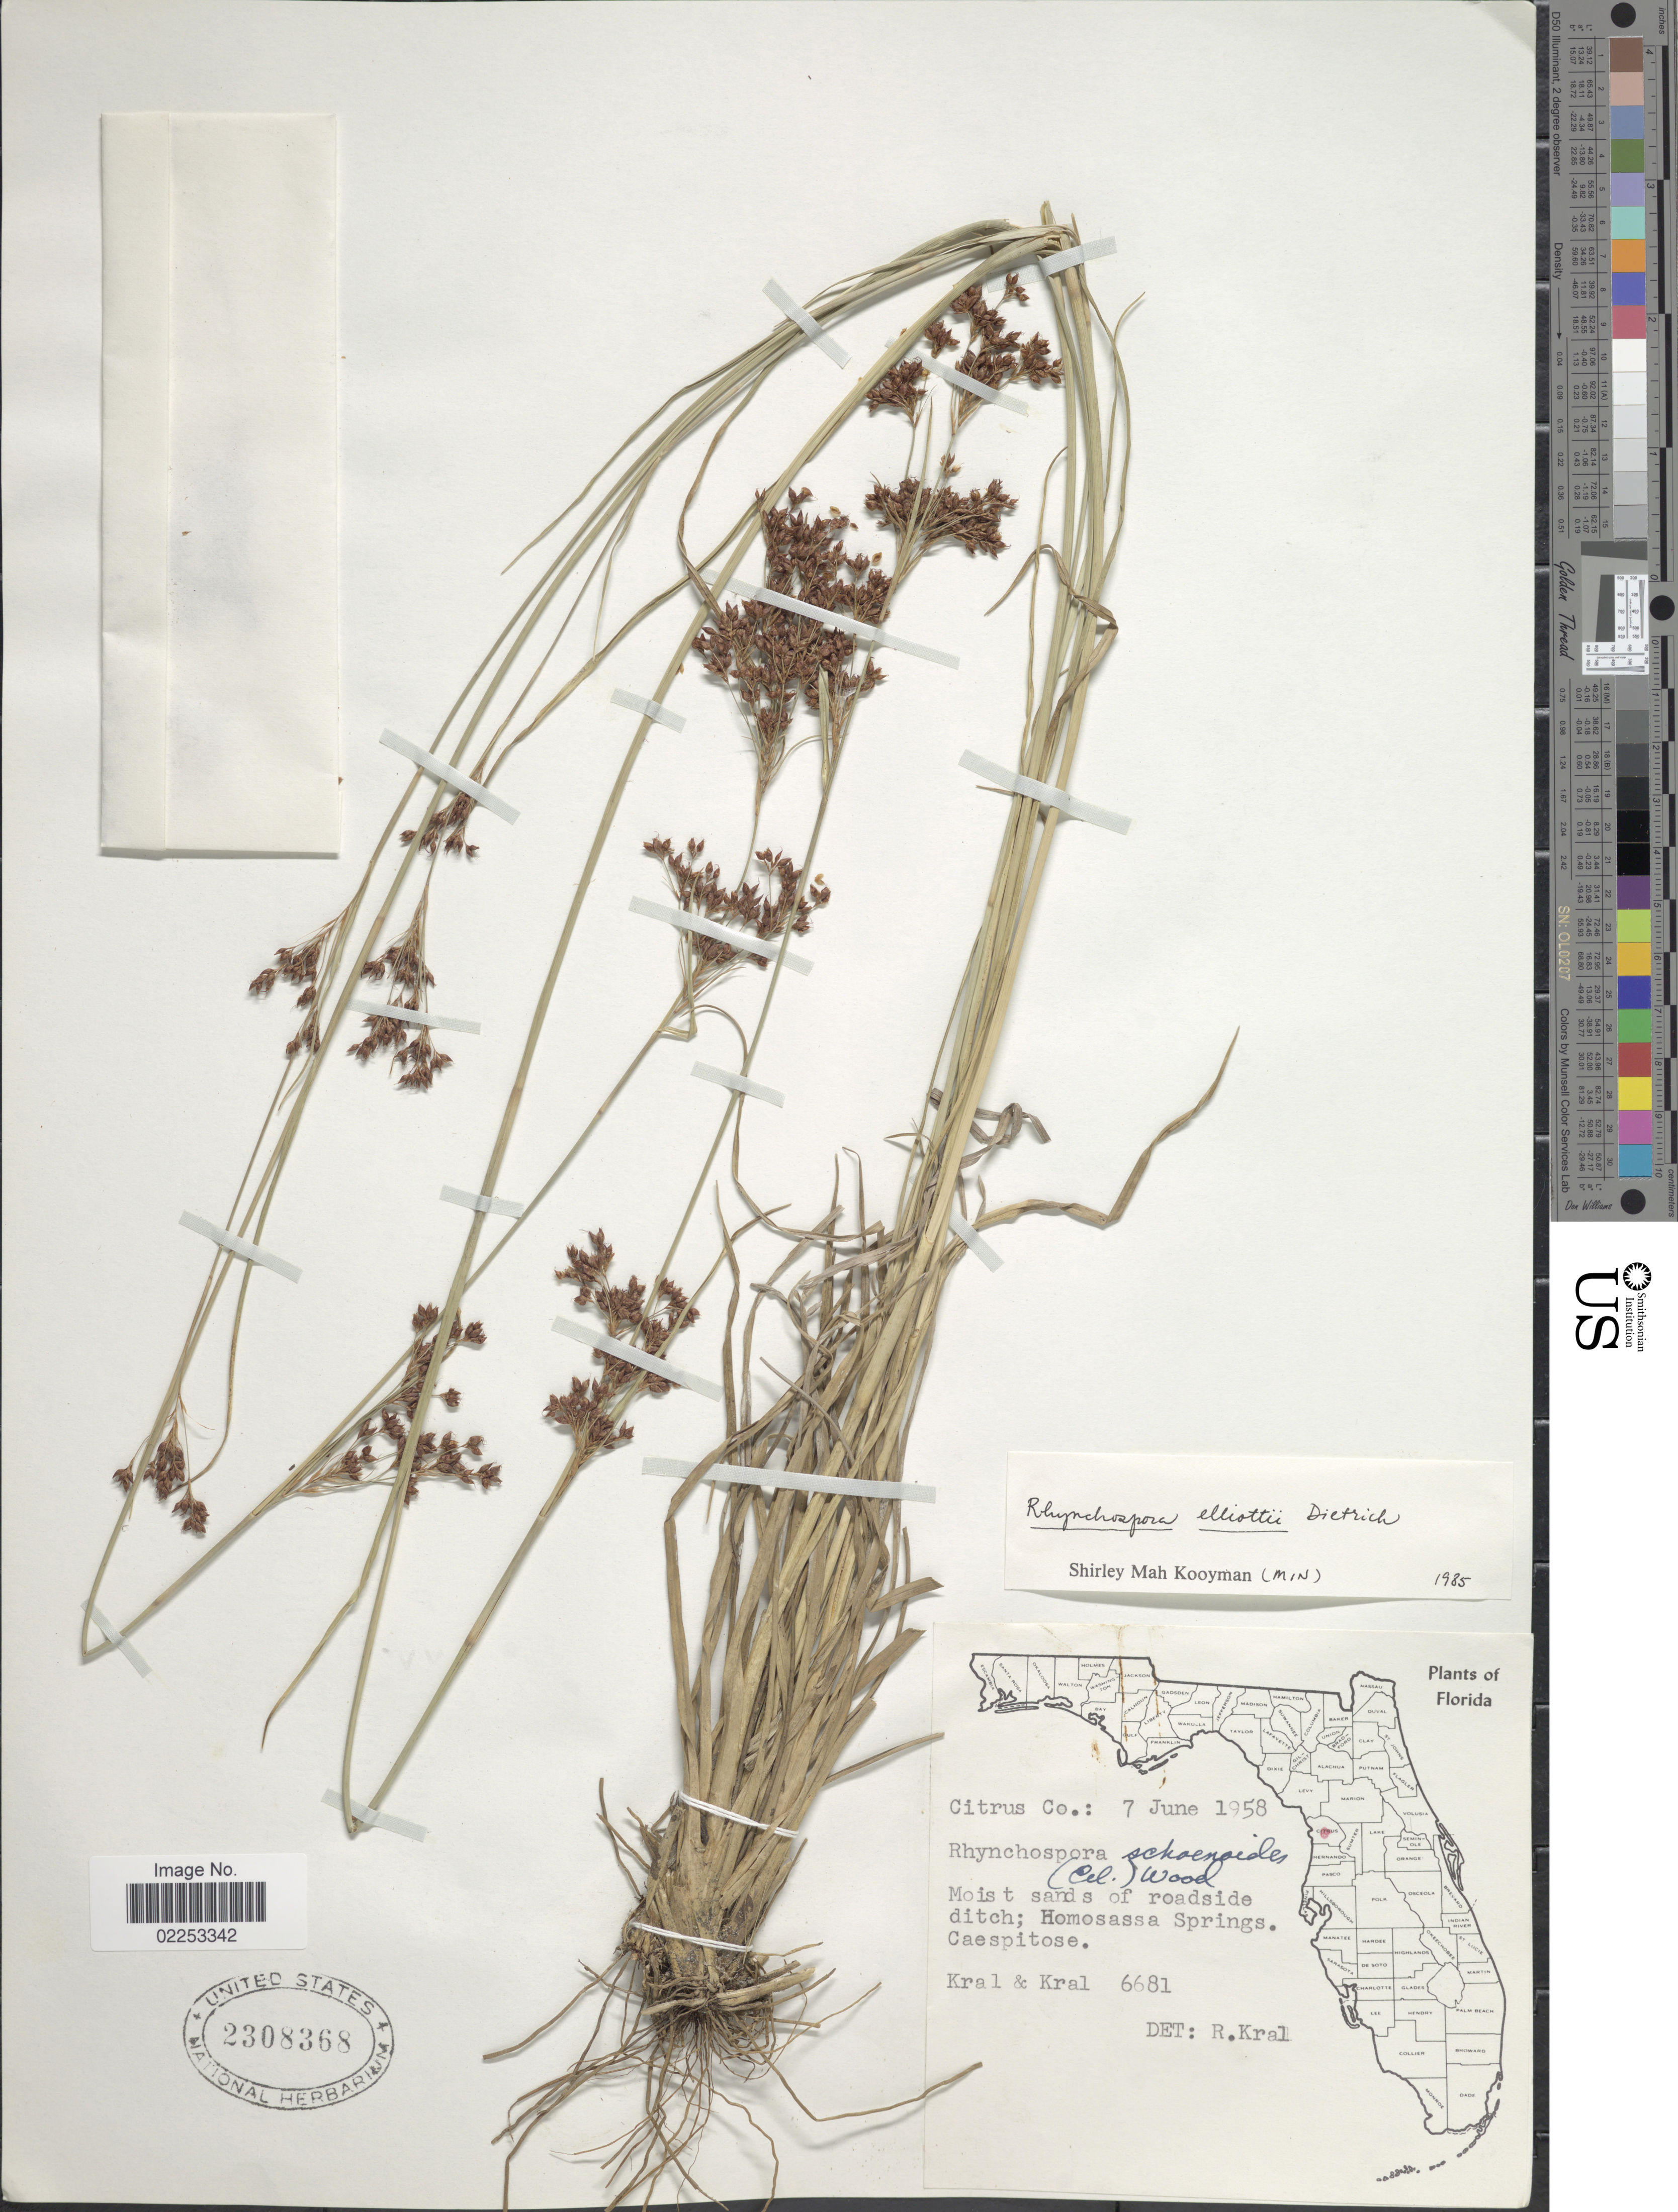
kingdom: Plantae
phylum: Tracheophyta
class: Liliopsida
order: Poales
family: Cyperaceae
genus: Rhynchospora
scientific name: Rhynchospora elliottii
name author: A. Dietr.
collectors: -- Kral & -- Kral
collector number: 6681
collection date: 1958-06-07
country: United States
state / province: Florida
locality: Citrus Co, Moist sands of roadside ditch; Homosassa Springs. Caespitose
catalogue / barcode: US 2308368